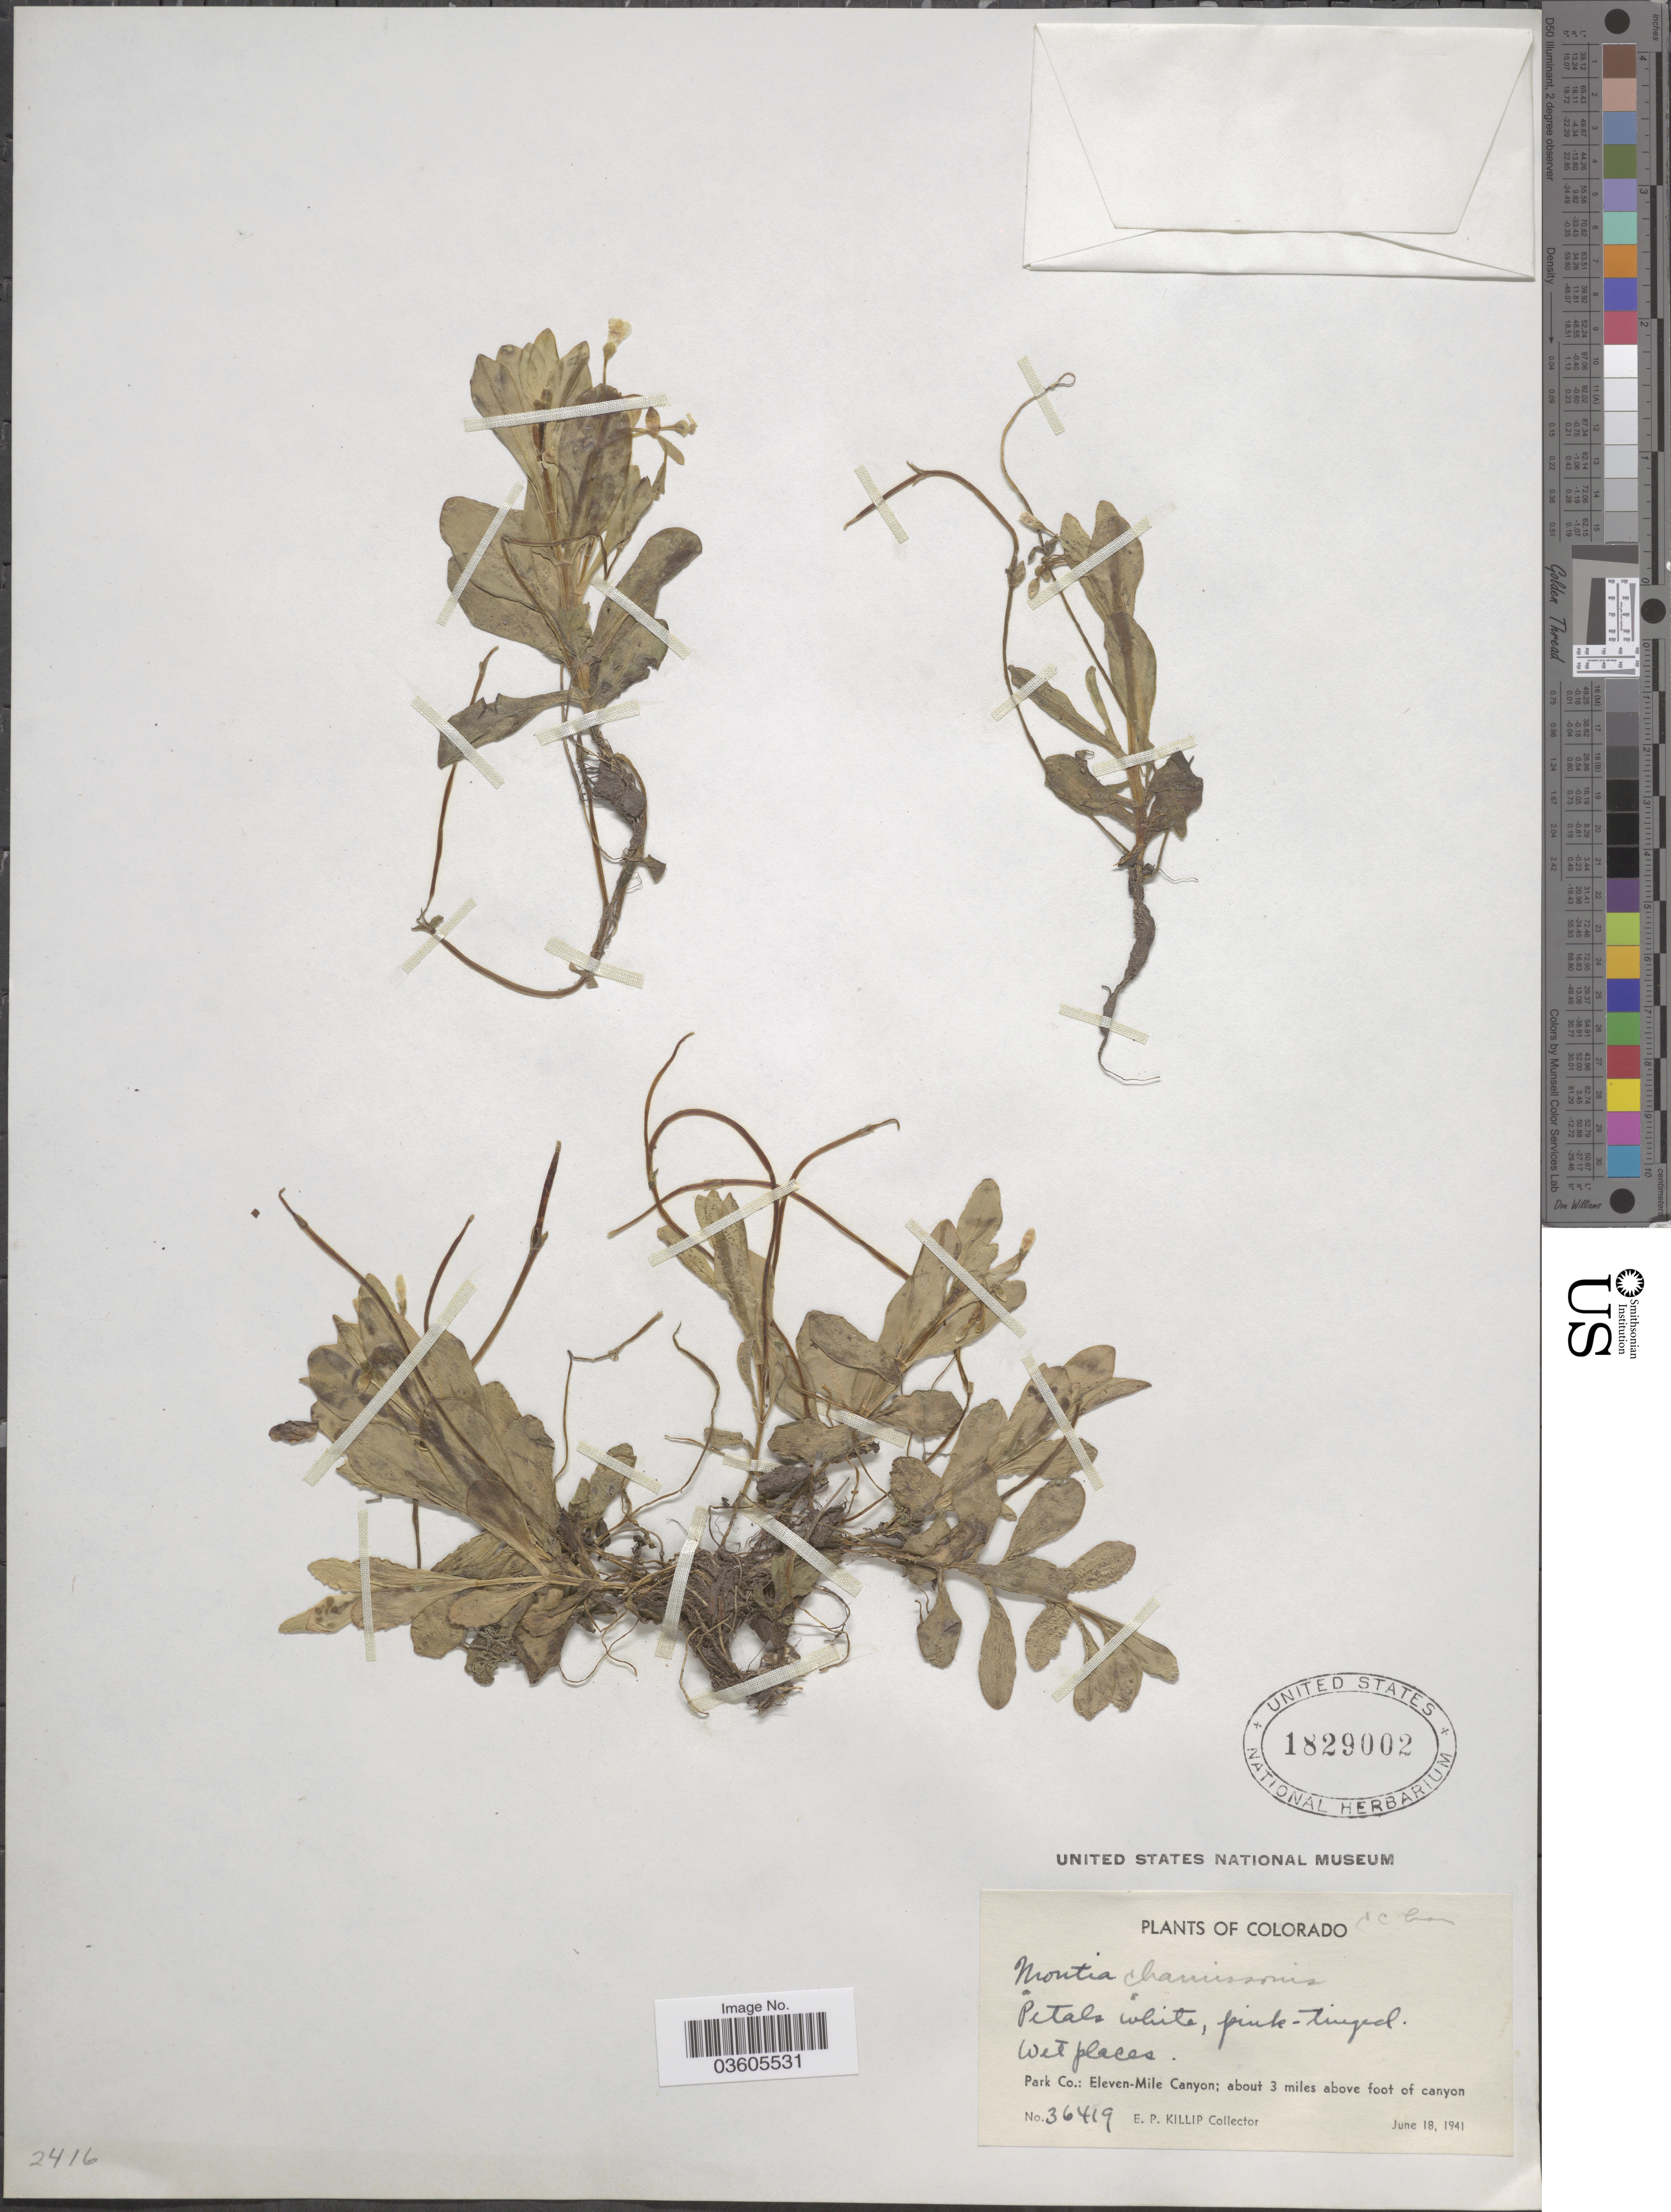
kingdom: Plantae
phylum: Tracheophyta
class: Magnoliopsida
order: Caryophyllales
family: Montiaceae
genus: Montia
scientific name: Montia chamissoi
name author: (Ledeb. ex Spreng.) Greene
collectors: E. P. Killip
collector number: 36419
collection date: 1941-06-18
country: United States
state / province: Colorado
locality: Park Co.: Eleven-Mile Canyon; about 3 miles above foot of canyon.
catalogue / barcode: US 1829002